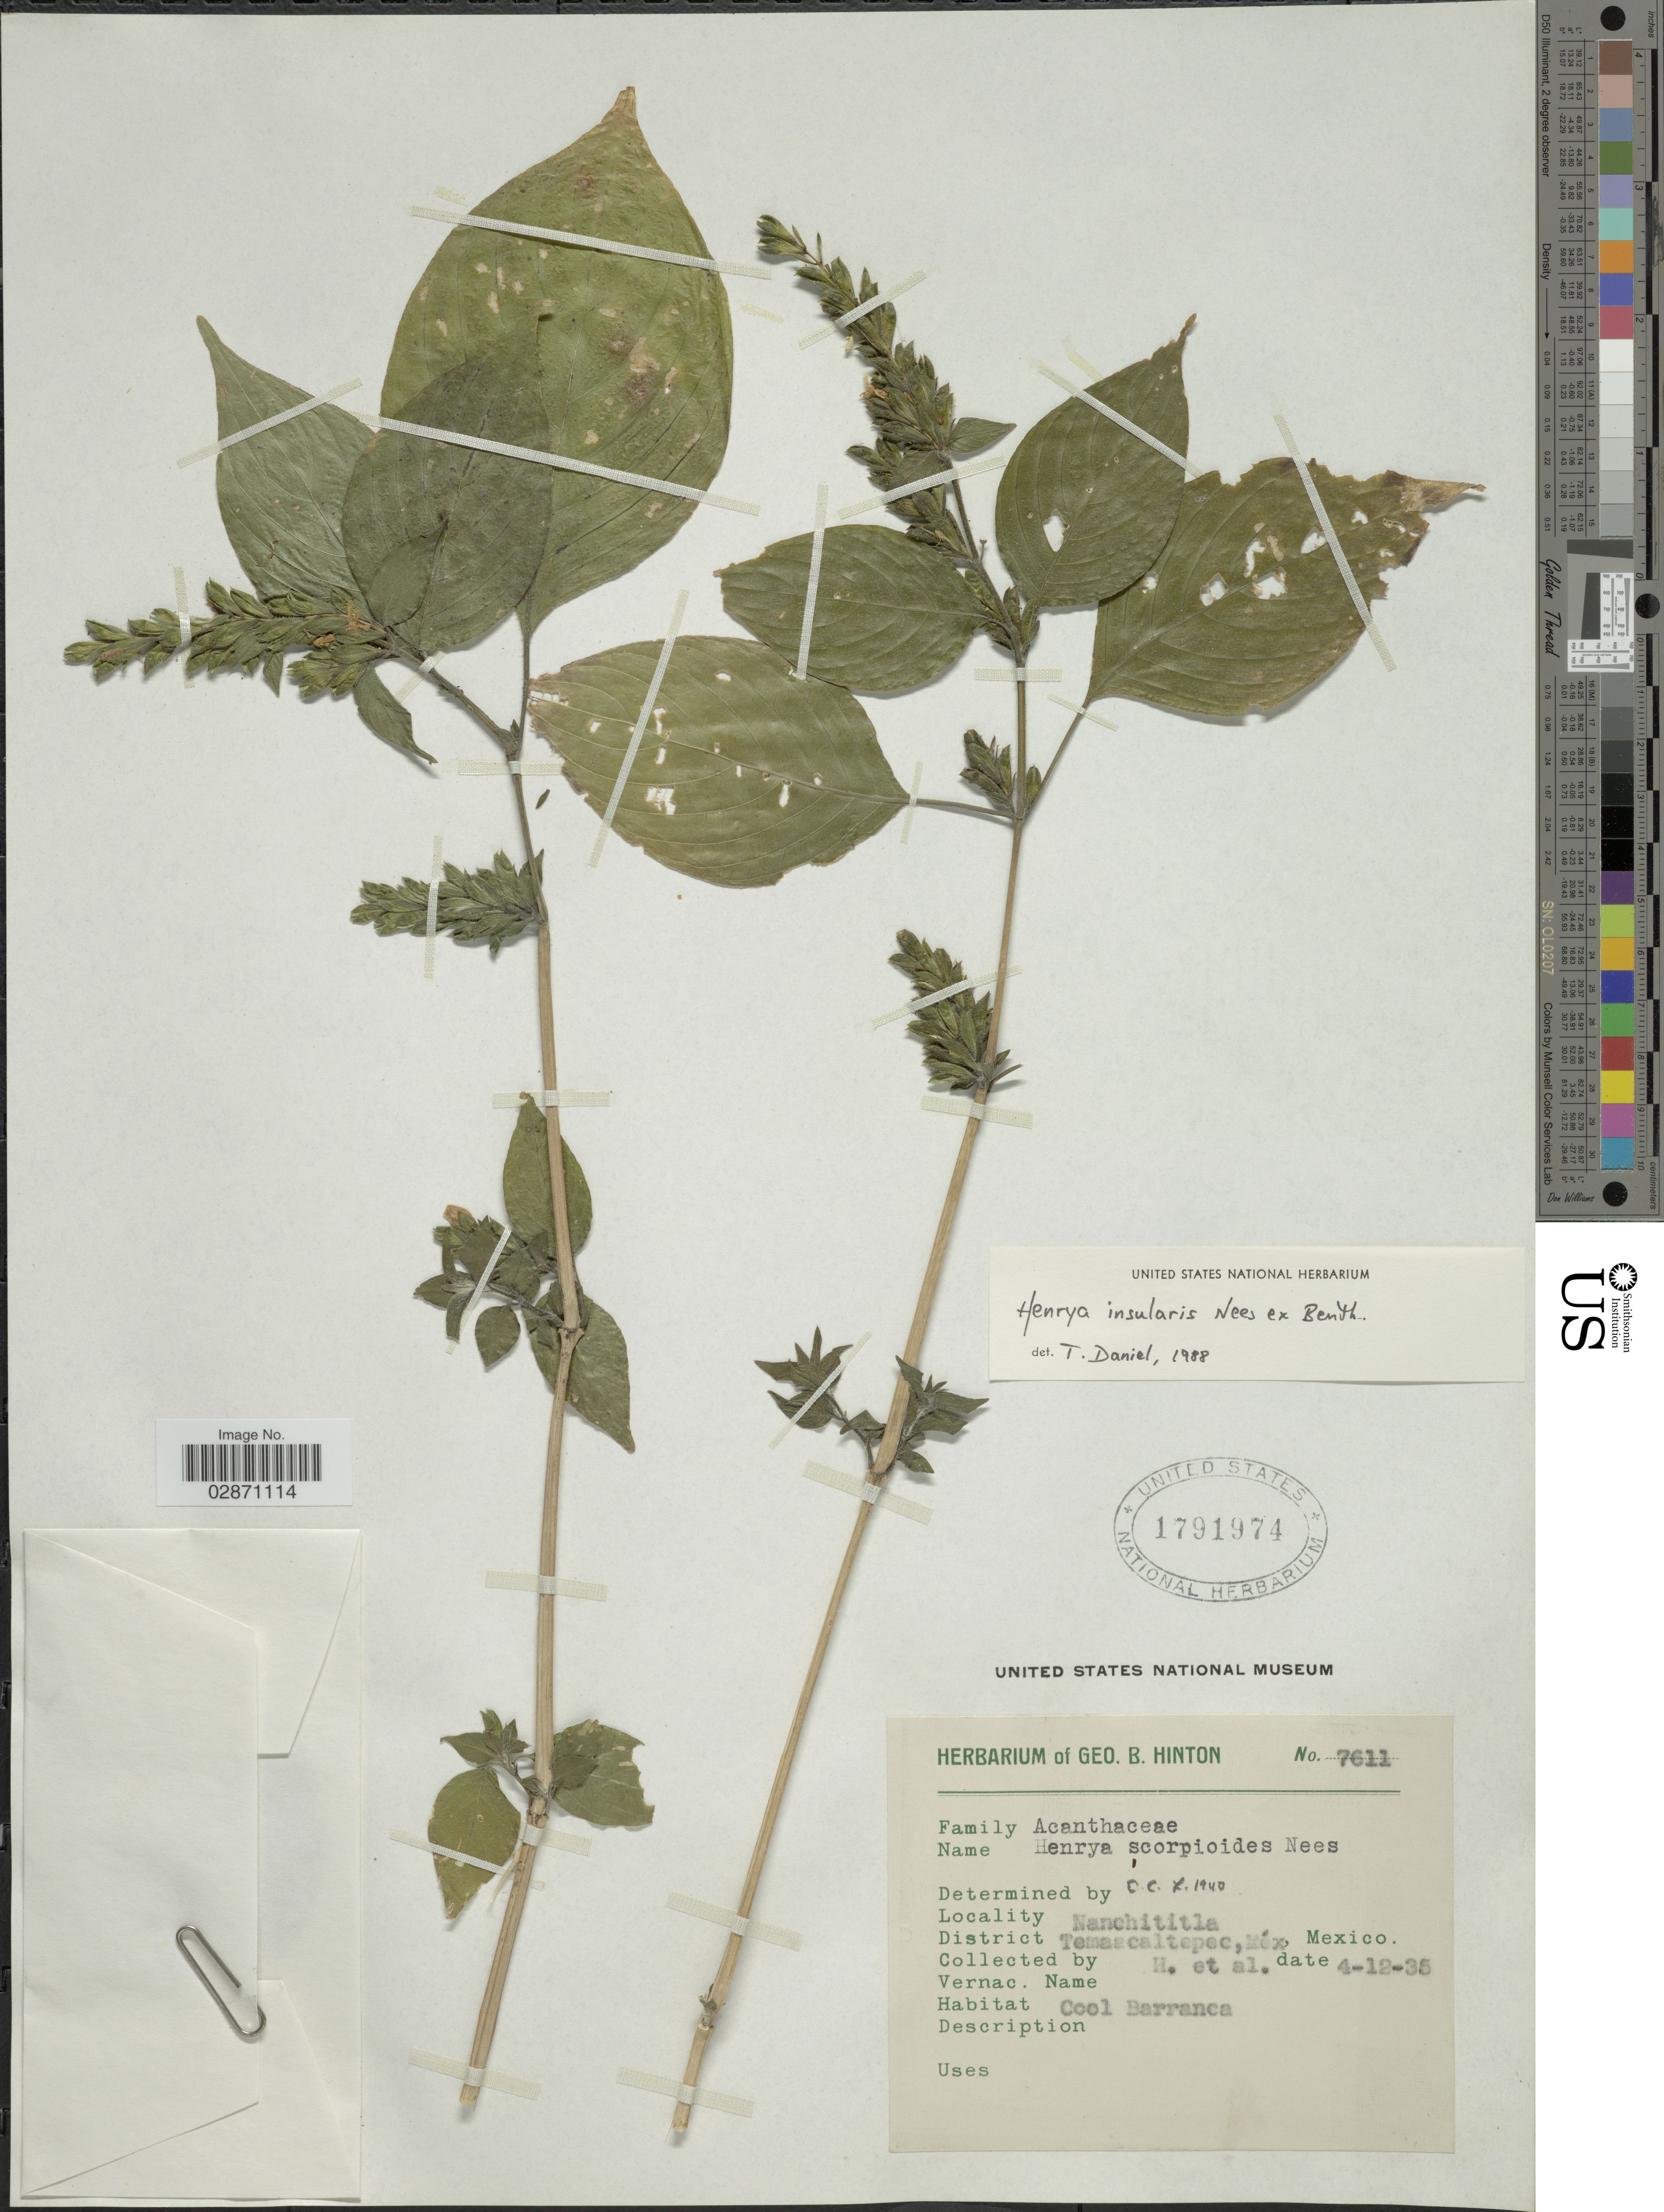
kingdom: Plantae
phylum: Tracheophyta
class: Magnoliopsida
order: Lamiales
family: Acanthaceae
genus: Henrya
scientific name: Henrya insularis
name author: Nees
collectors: G. B. Hinton & et al.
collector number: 7611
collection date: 1935-12-04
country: Mexico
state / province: México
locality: Nanchititla, District Temascaltepec.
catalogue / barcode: US 1791974